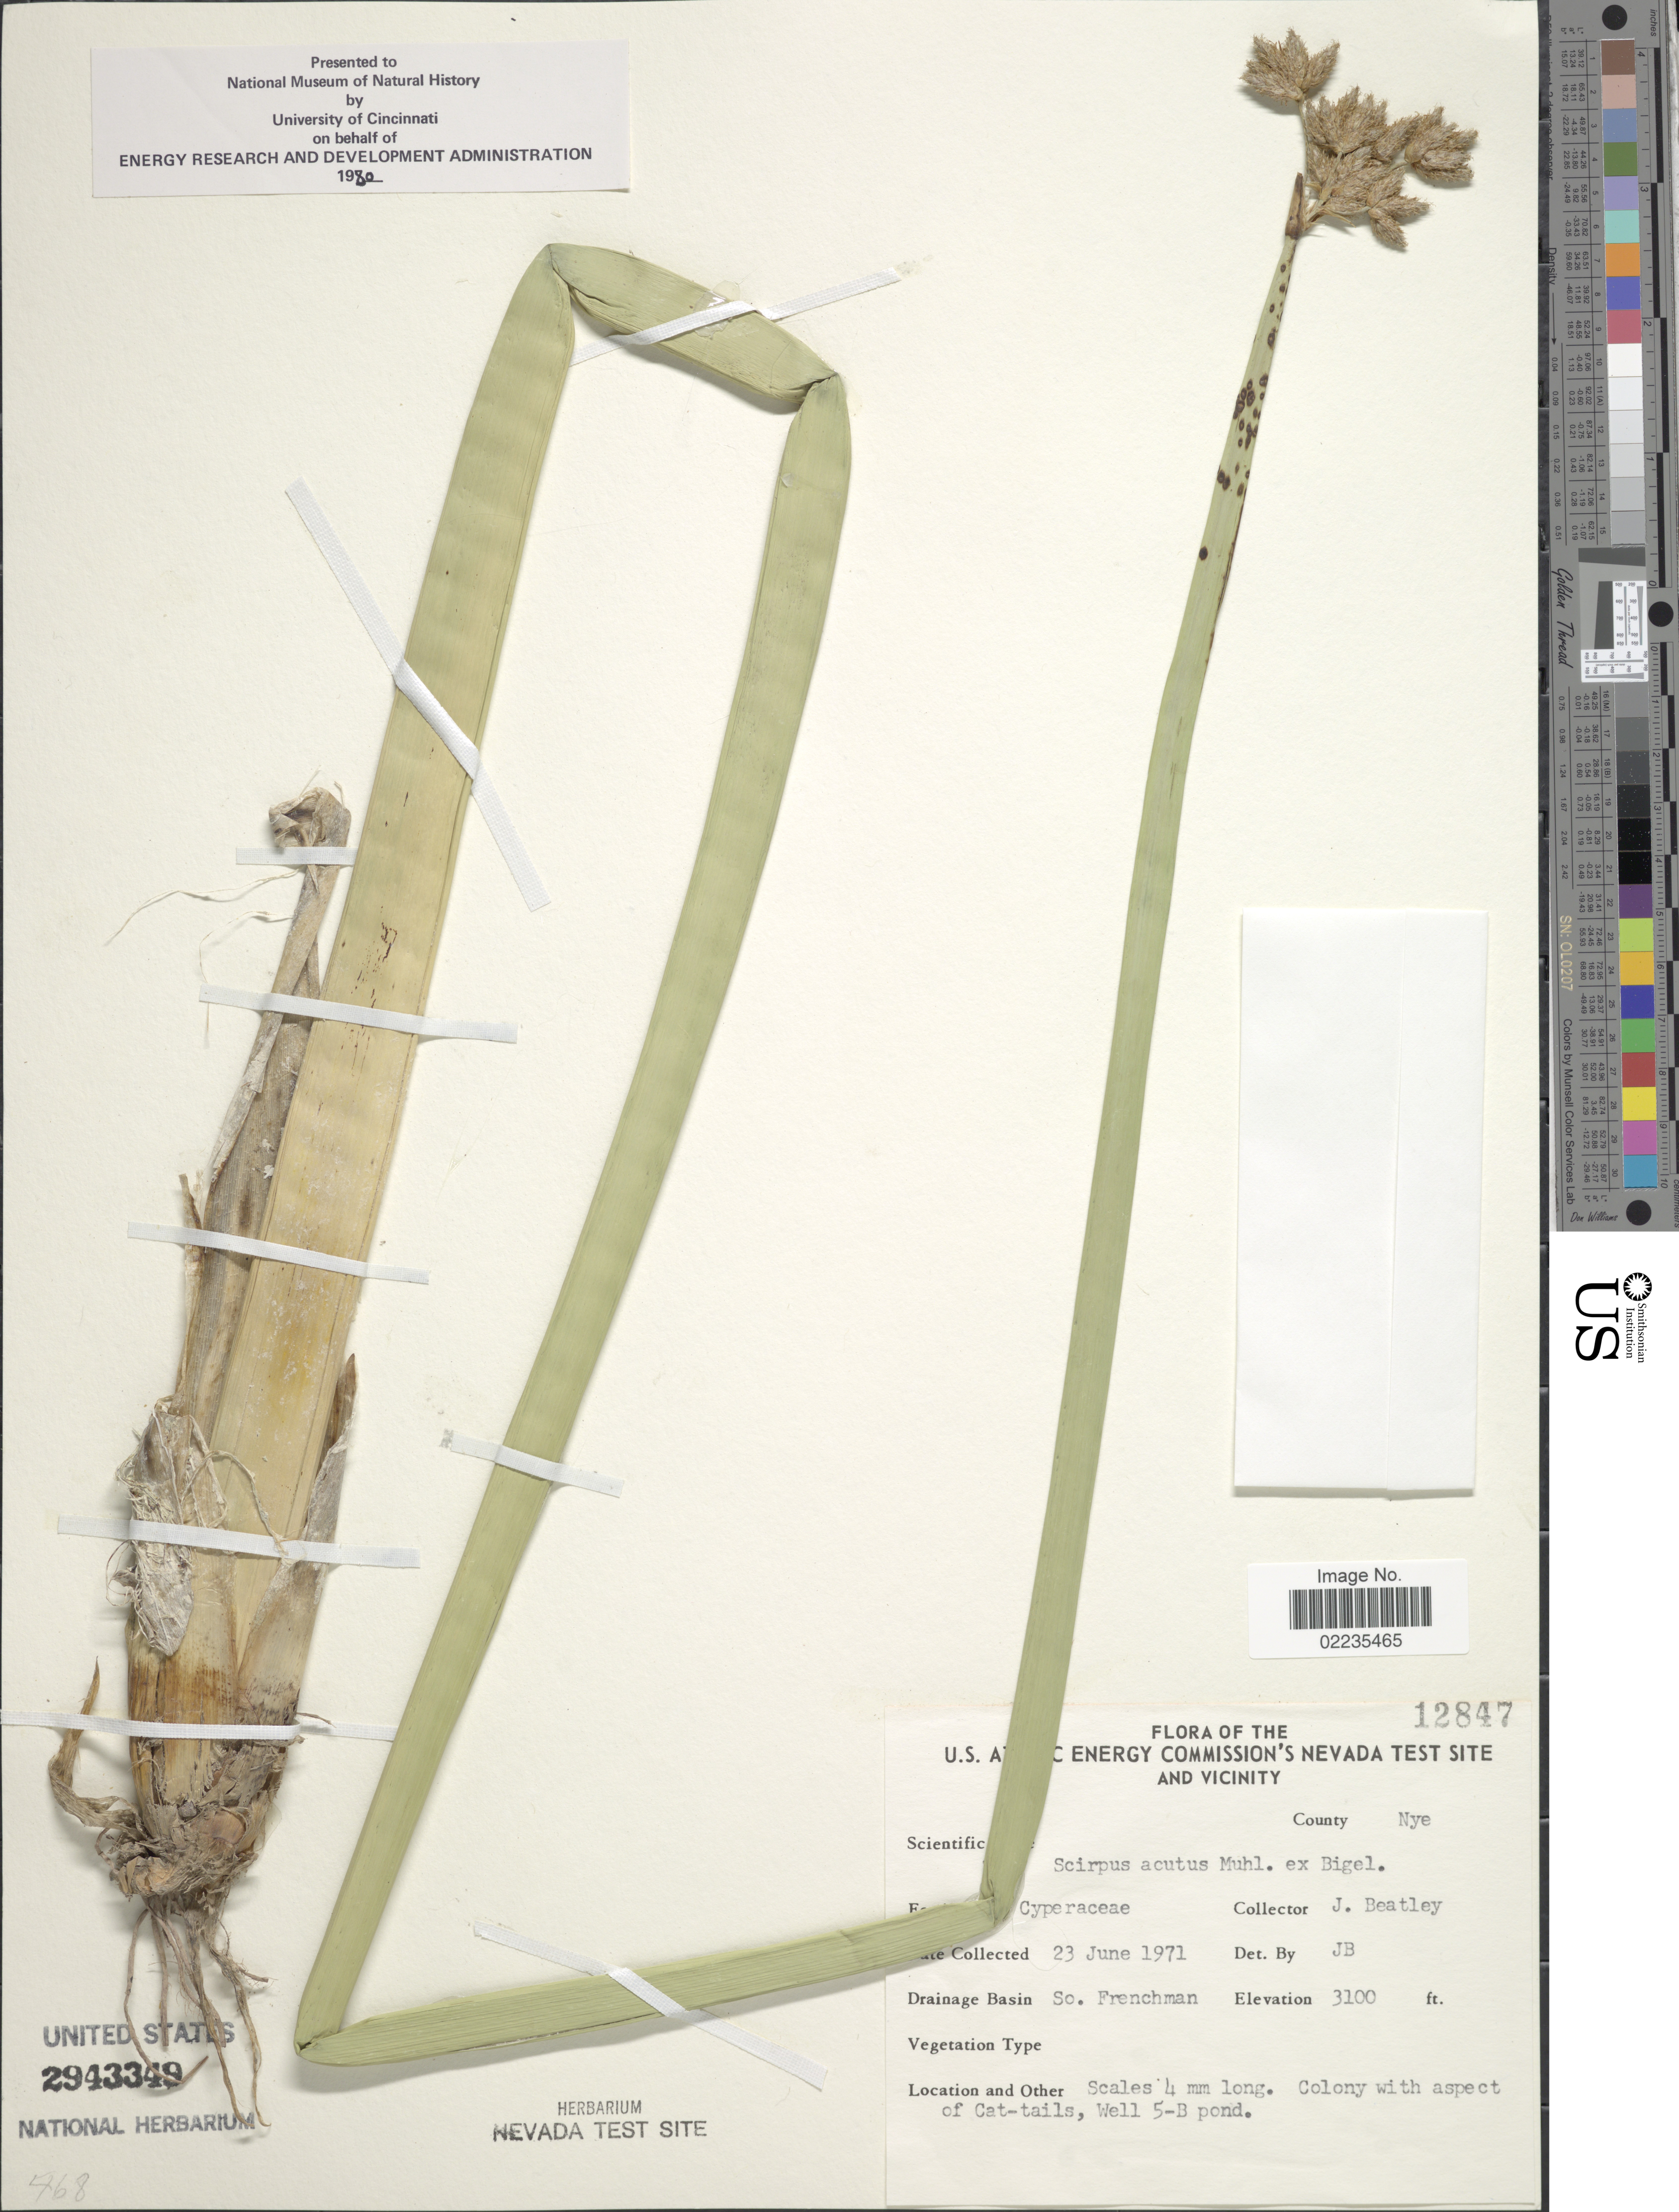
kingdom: Plantae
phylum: Tracheophyta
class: Liliopsida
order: Poales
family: Cyperaceae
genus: Schoenoplectus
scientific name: Schoenoplectus acutus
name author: (Muhl. ex Bigelow) Á. Löve & D. Löve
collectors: J. C. Beatley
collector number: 12847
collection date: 1971-06-23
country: United States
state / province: Nevada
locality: U.S. Atomis Energy Commision's Nevada Test Site and Vicinity, Drainage Basin Sc. Frenchman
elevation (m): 945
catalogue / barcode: US 2943349